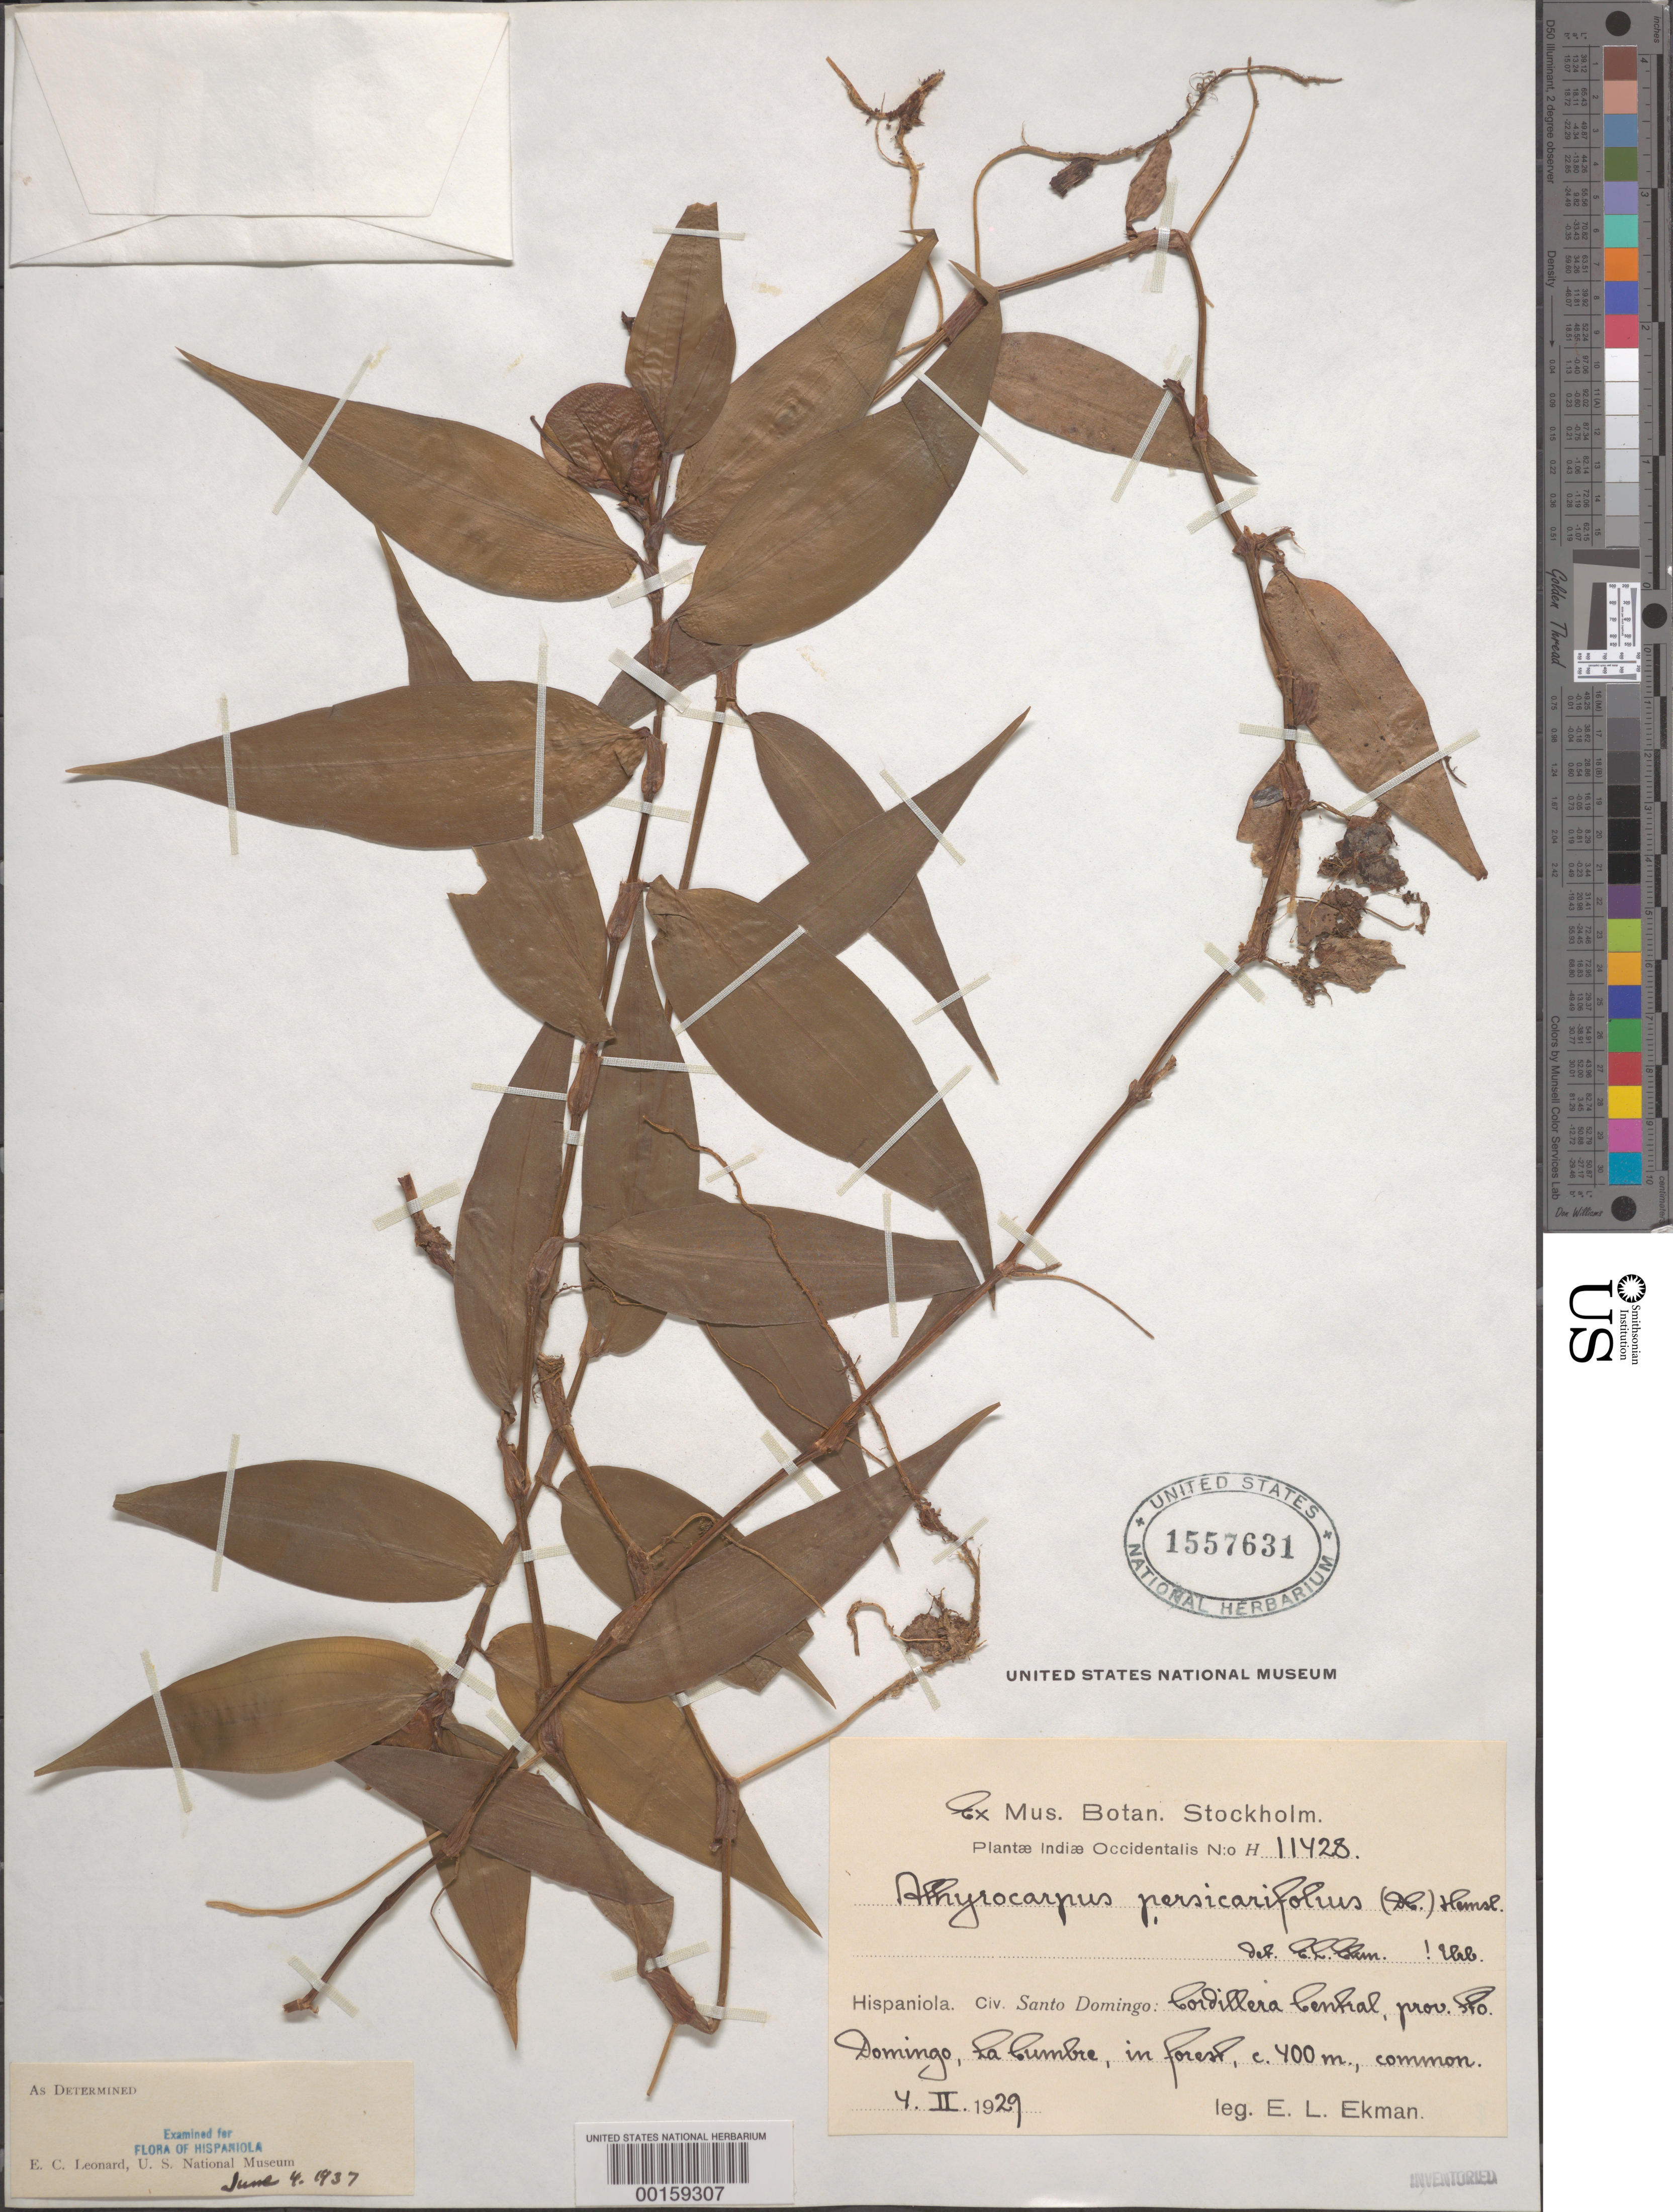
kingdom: Plantae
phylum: Tracheophyta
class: Liliopsida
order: Commelinales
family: Commelinaceae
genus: Commelina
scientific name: Commelina rufipes var. glabrata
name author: (D.R. Hunt) Faden & D.R. Hunt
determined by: Leonard, Emery C., (US)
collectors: E. L. Ekman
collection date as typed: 04 Feb 1929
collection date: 1929-02-04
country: Dominican Republic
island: Hispaniola Island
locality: Cordillera central, la cumbre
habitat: Forest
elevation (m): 400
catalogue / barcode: US 1557631